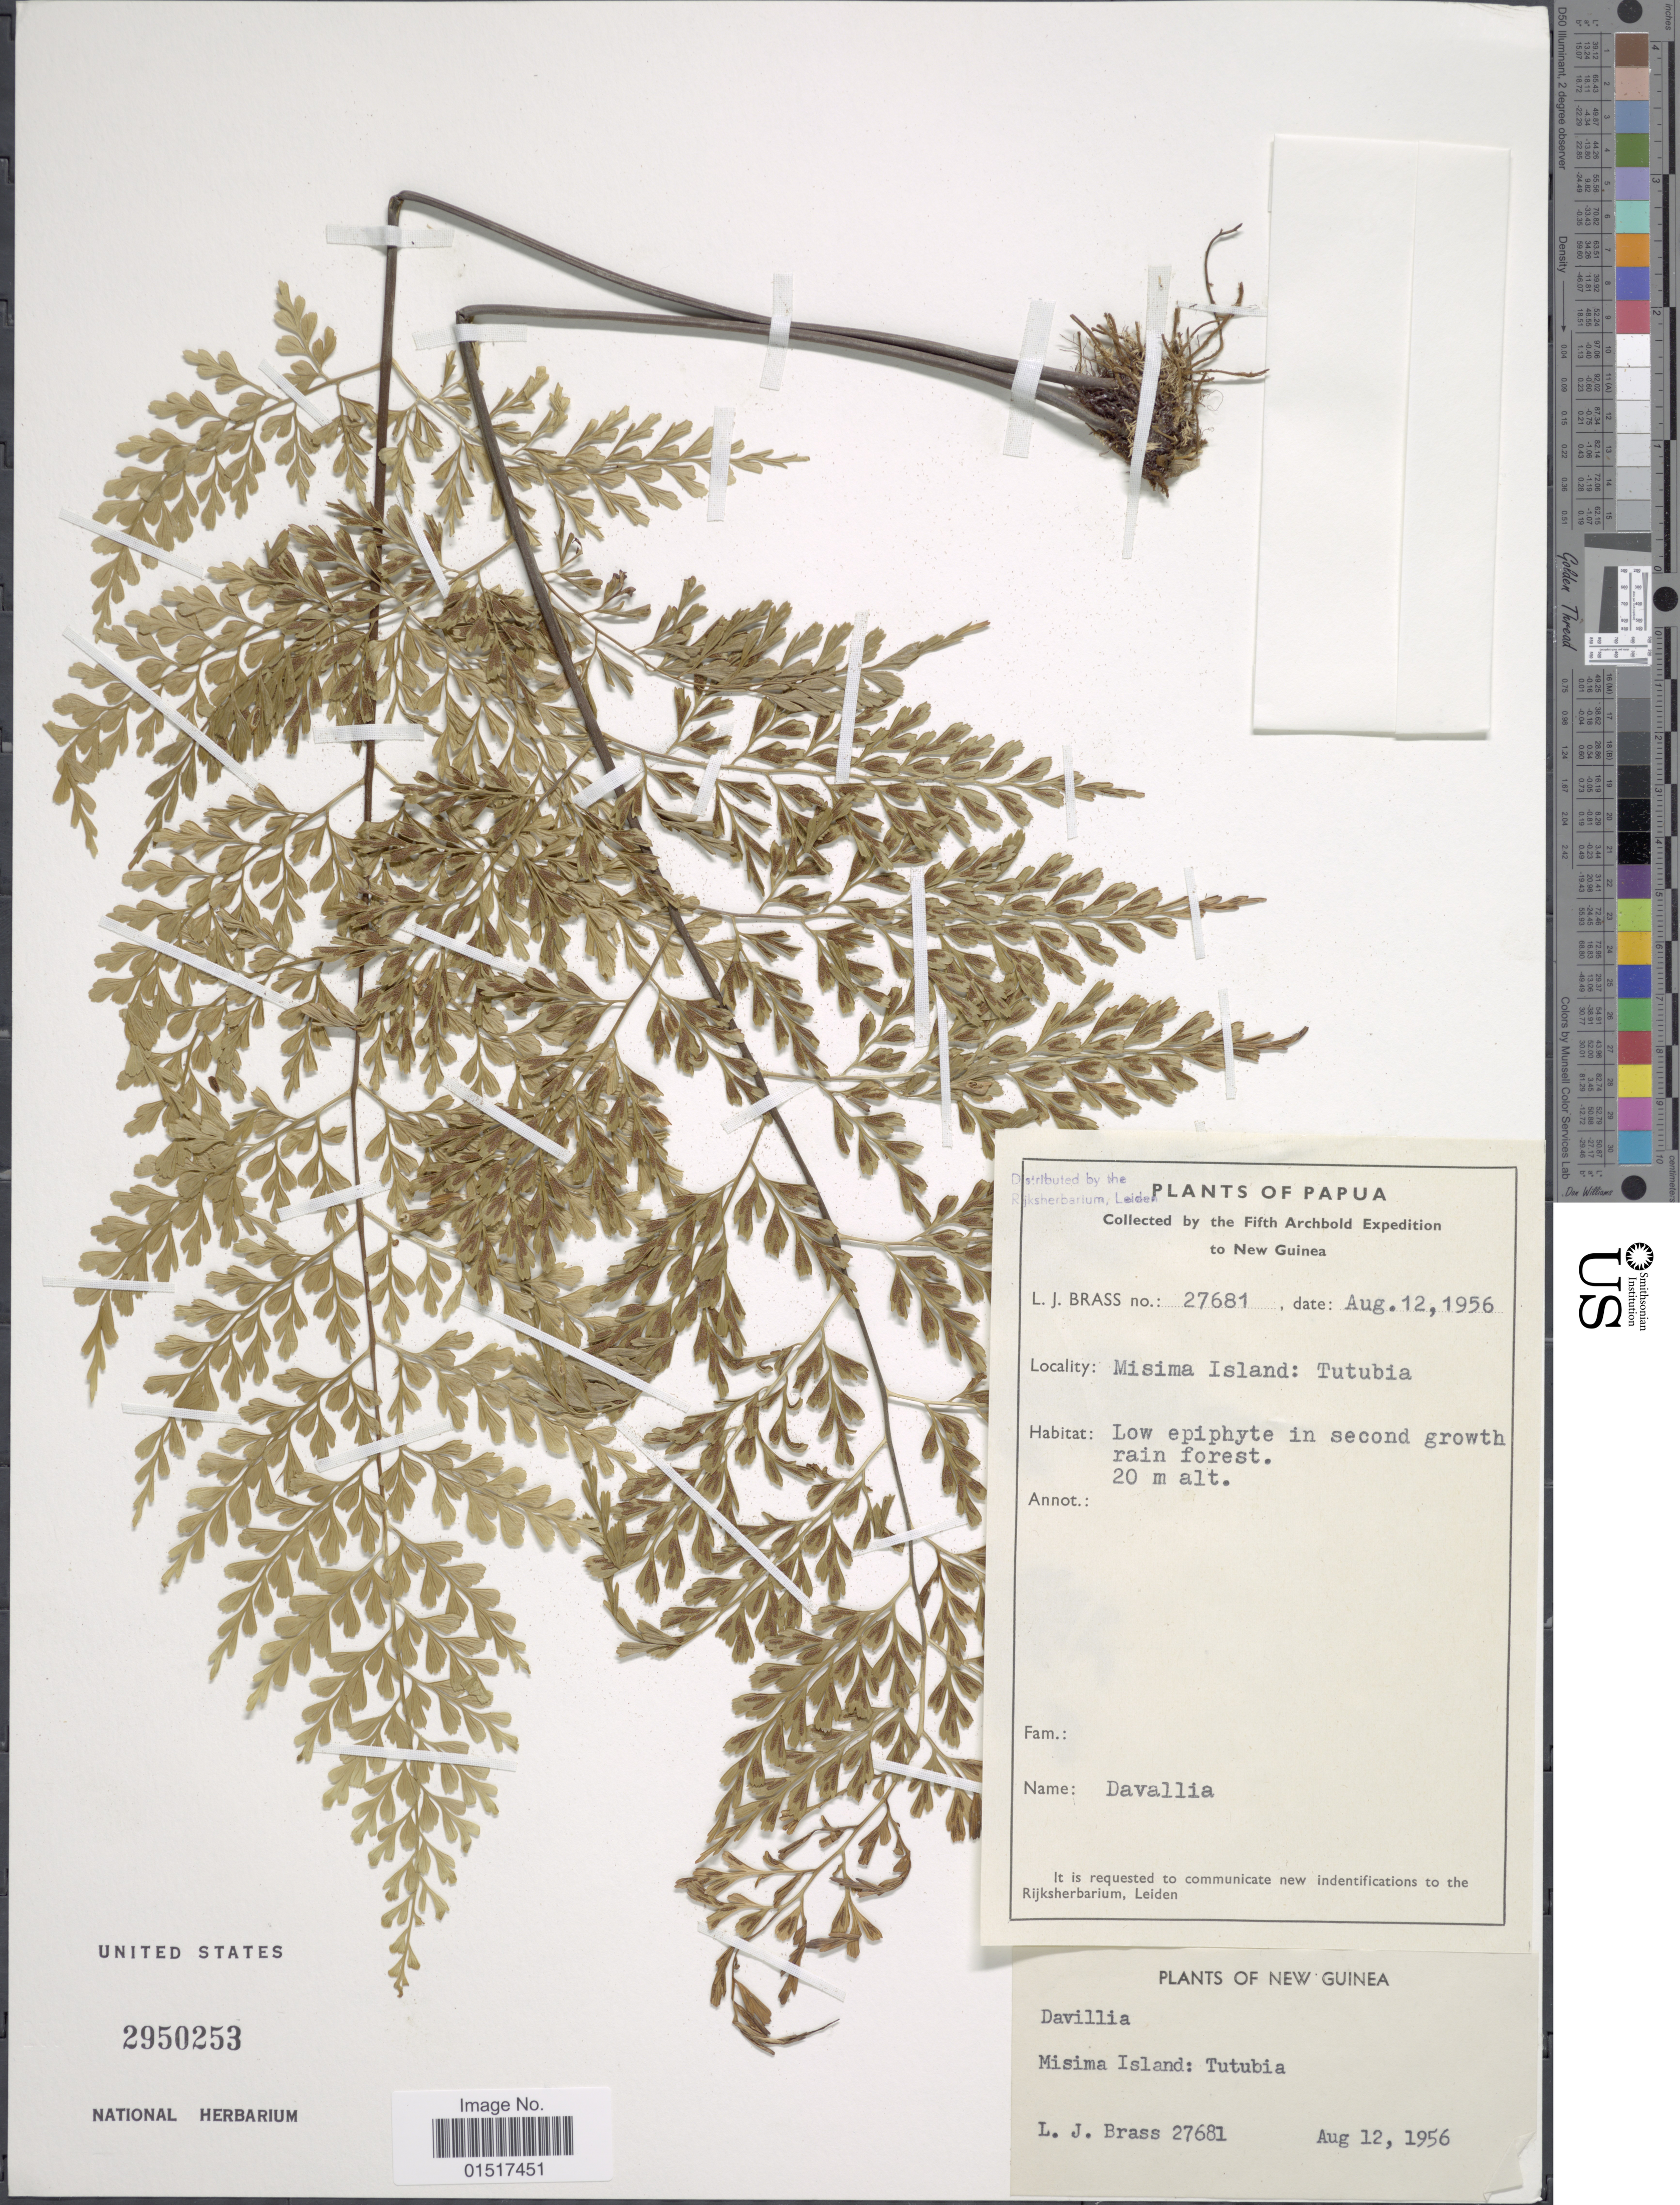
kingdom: Plantae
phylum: Tracheophyta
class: Polypodiopsida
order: Polypodiales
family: Aspleniaceae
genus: Asplenium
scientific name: Asplenium sp.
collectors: L. J. Brass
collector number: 27681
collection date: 1956-08-12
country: Papua New Guinea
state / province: Milne Bay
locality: New Guinea. Papua. Misima Island: Tutubia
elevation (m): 20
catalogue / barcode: US 2950253